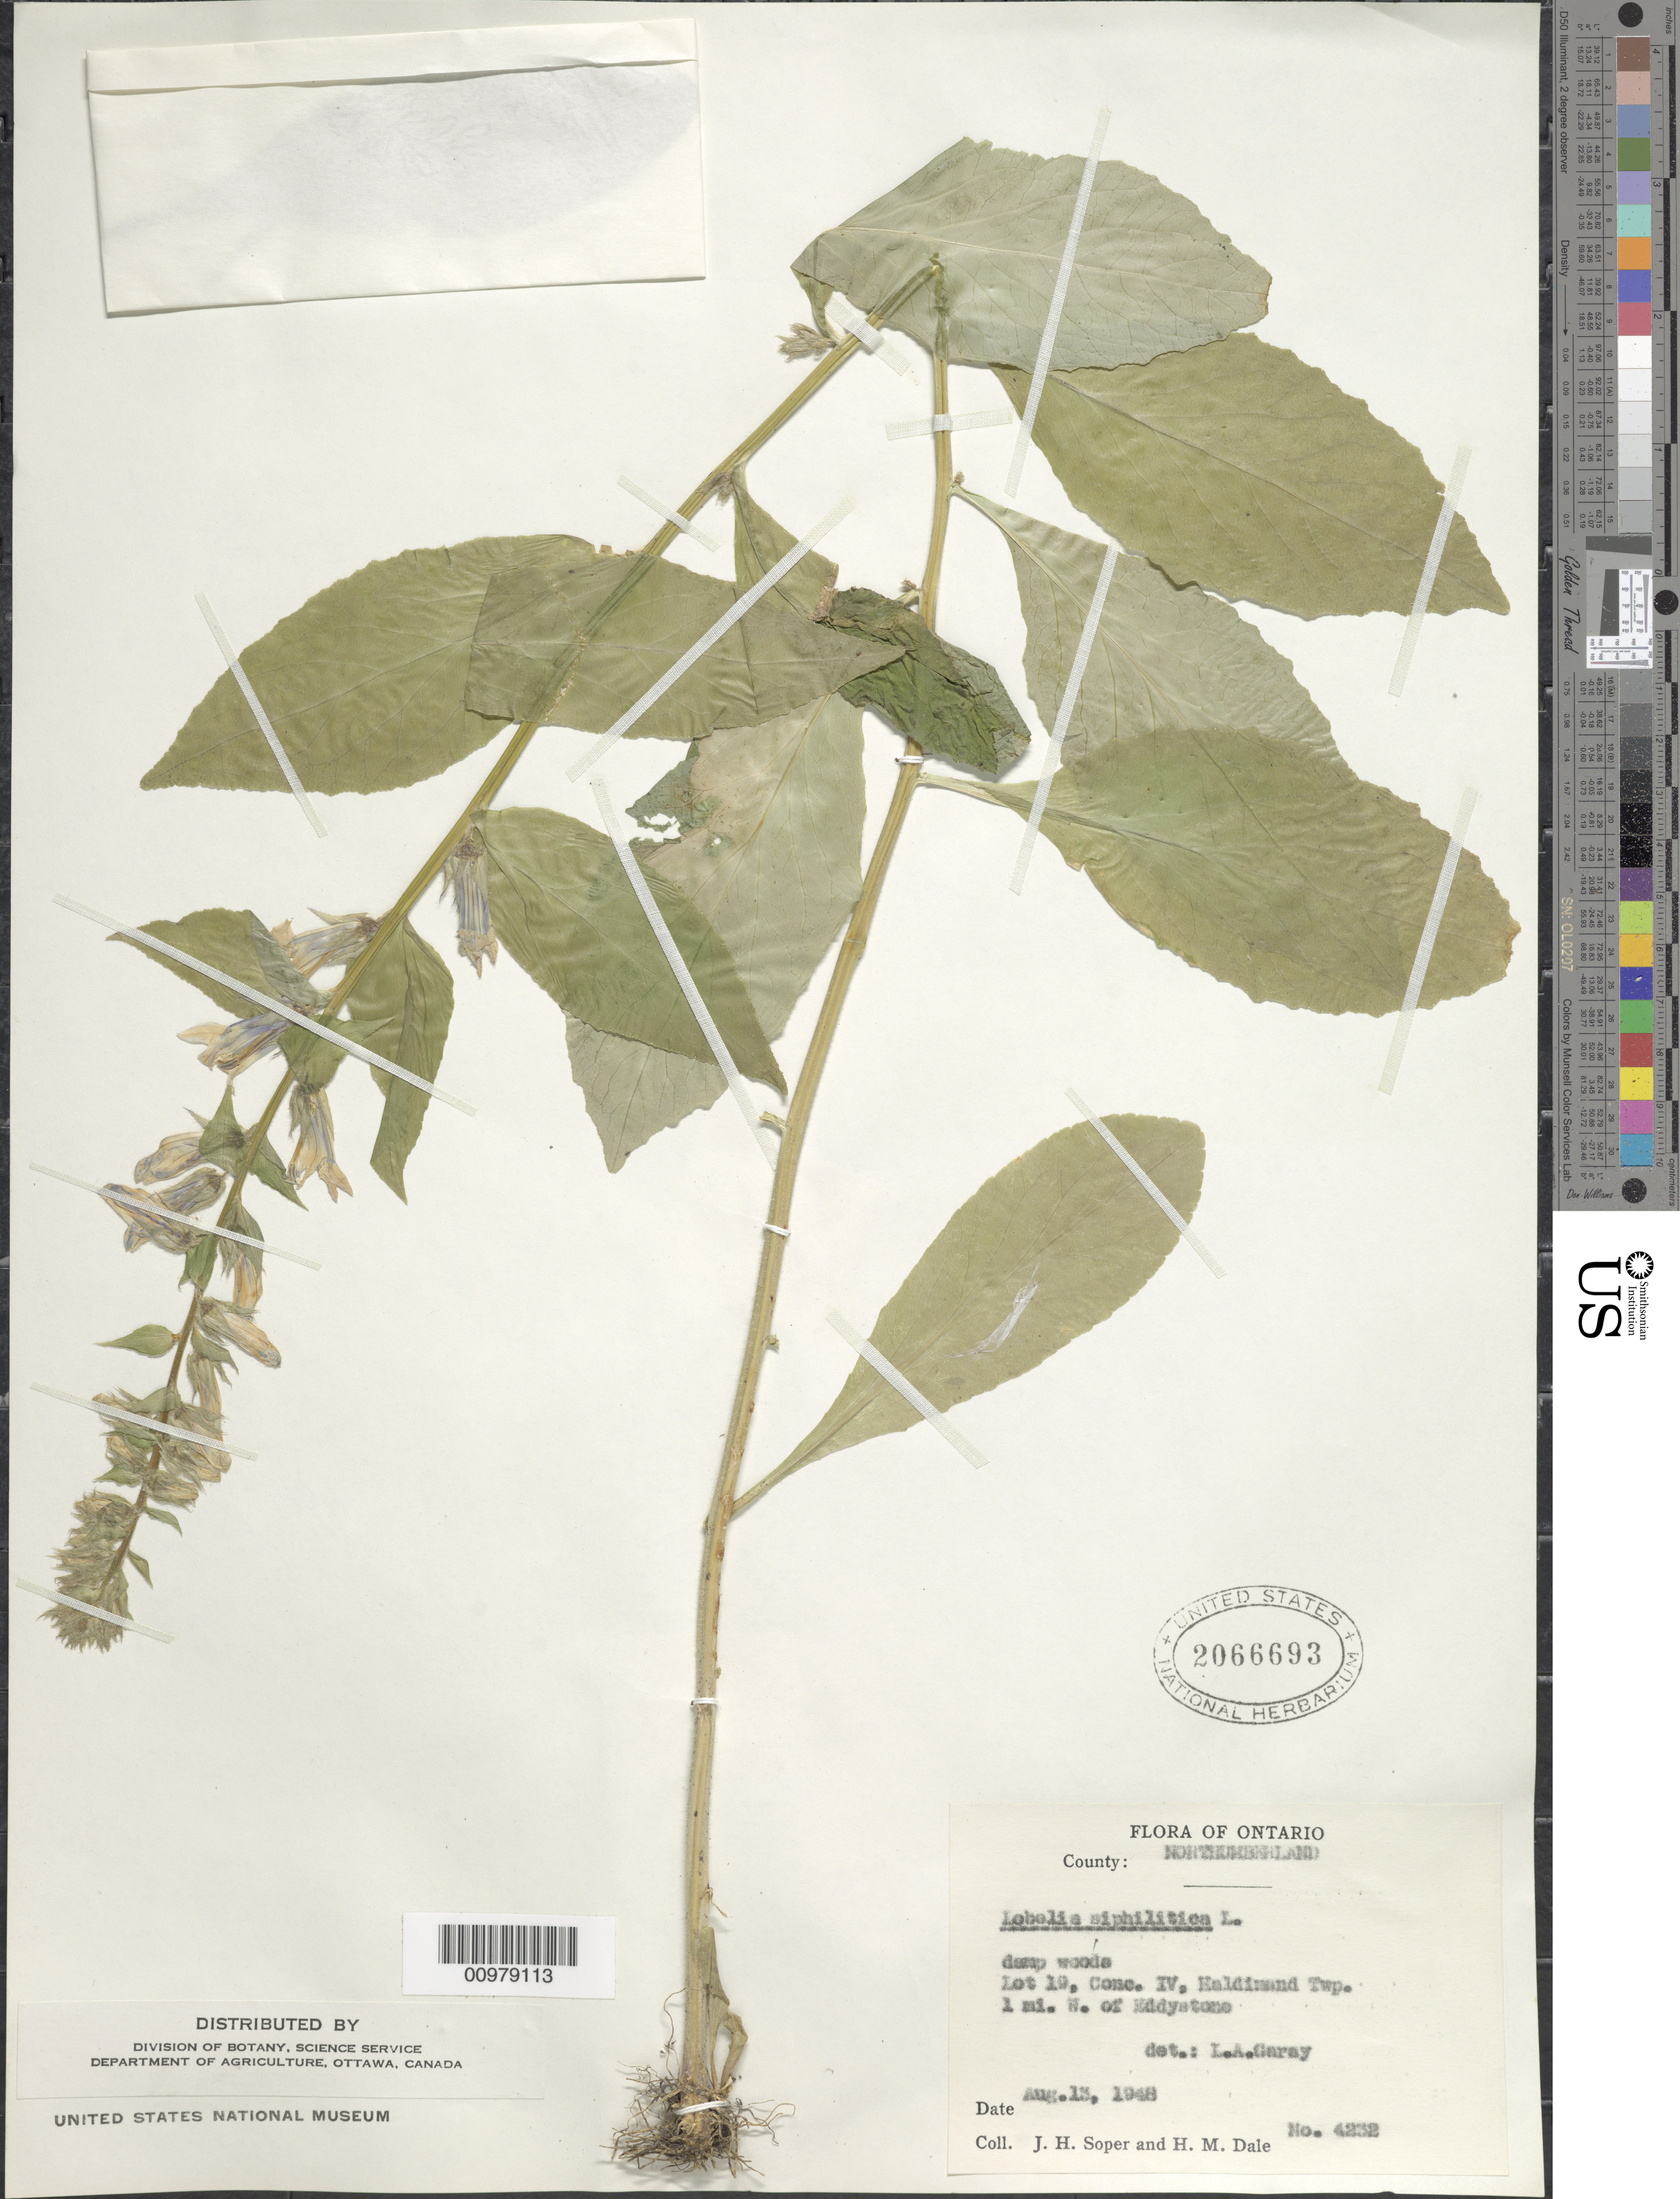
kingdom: Plantae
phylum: Tracheophyta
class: Magnoliopsida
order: Asterales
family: Campanulaceae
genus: Lobelia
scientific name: Lobelia siphilitica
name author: L.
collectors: J. H. Soper & H. M. Dale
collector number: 4232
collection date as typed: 13 Aug 1948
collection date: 1948-08-13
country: Canada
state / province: Ontario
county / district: Northumberland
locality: Lot 19, Conc. IV, Kaldinand Twp., 1 mi. W of Eddystone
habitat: damp woods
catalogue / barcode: US 2066693